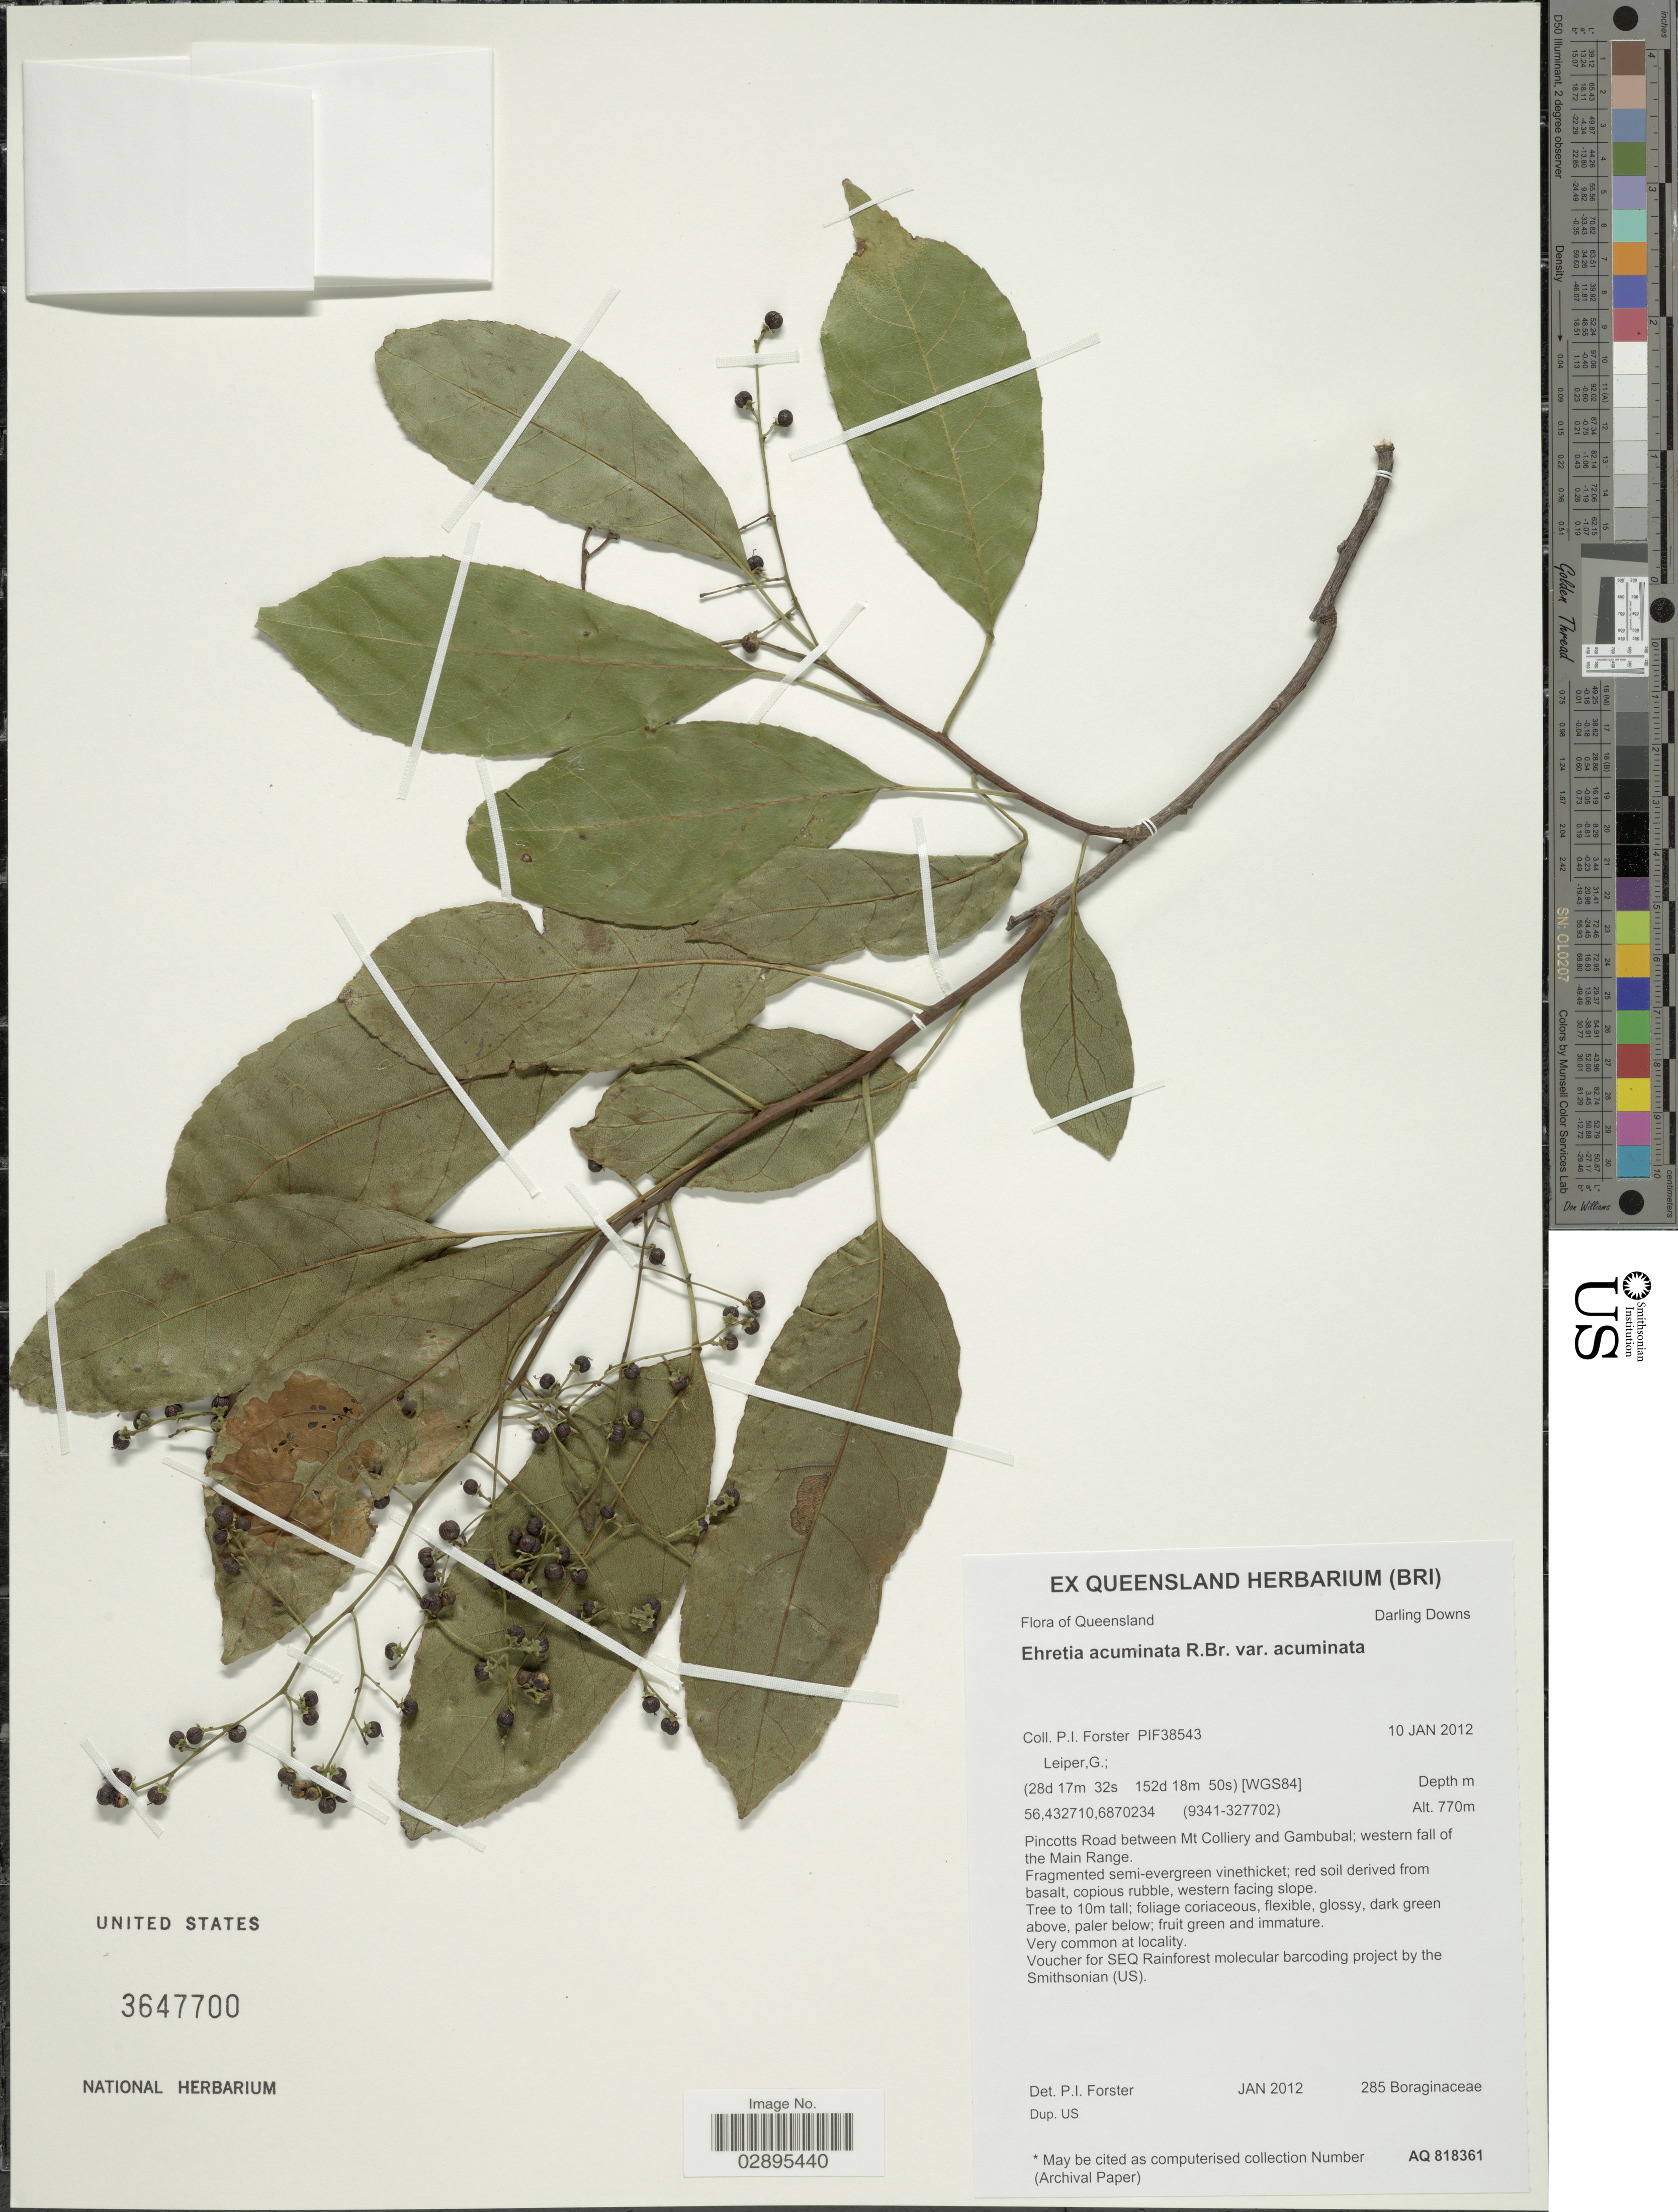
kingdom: Plantae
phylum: Tracheophyta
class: Magnoliopsida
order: Boraginales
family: Ehretiaceae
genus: Ehretia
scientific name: Ehretia acuminata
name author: R. Br.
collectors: P. Forster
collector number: PIF38543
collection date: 2012-01-10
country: Australia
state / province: Queensland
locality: Pincotts Road between Mt Colliery and Gambubal; western fall of the Main Range. (WGS84)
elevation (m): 770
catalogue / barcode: US 3647700